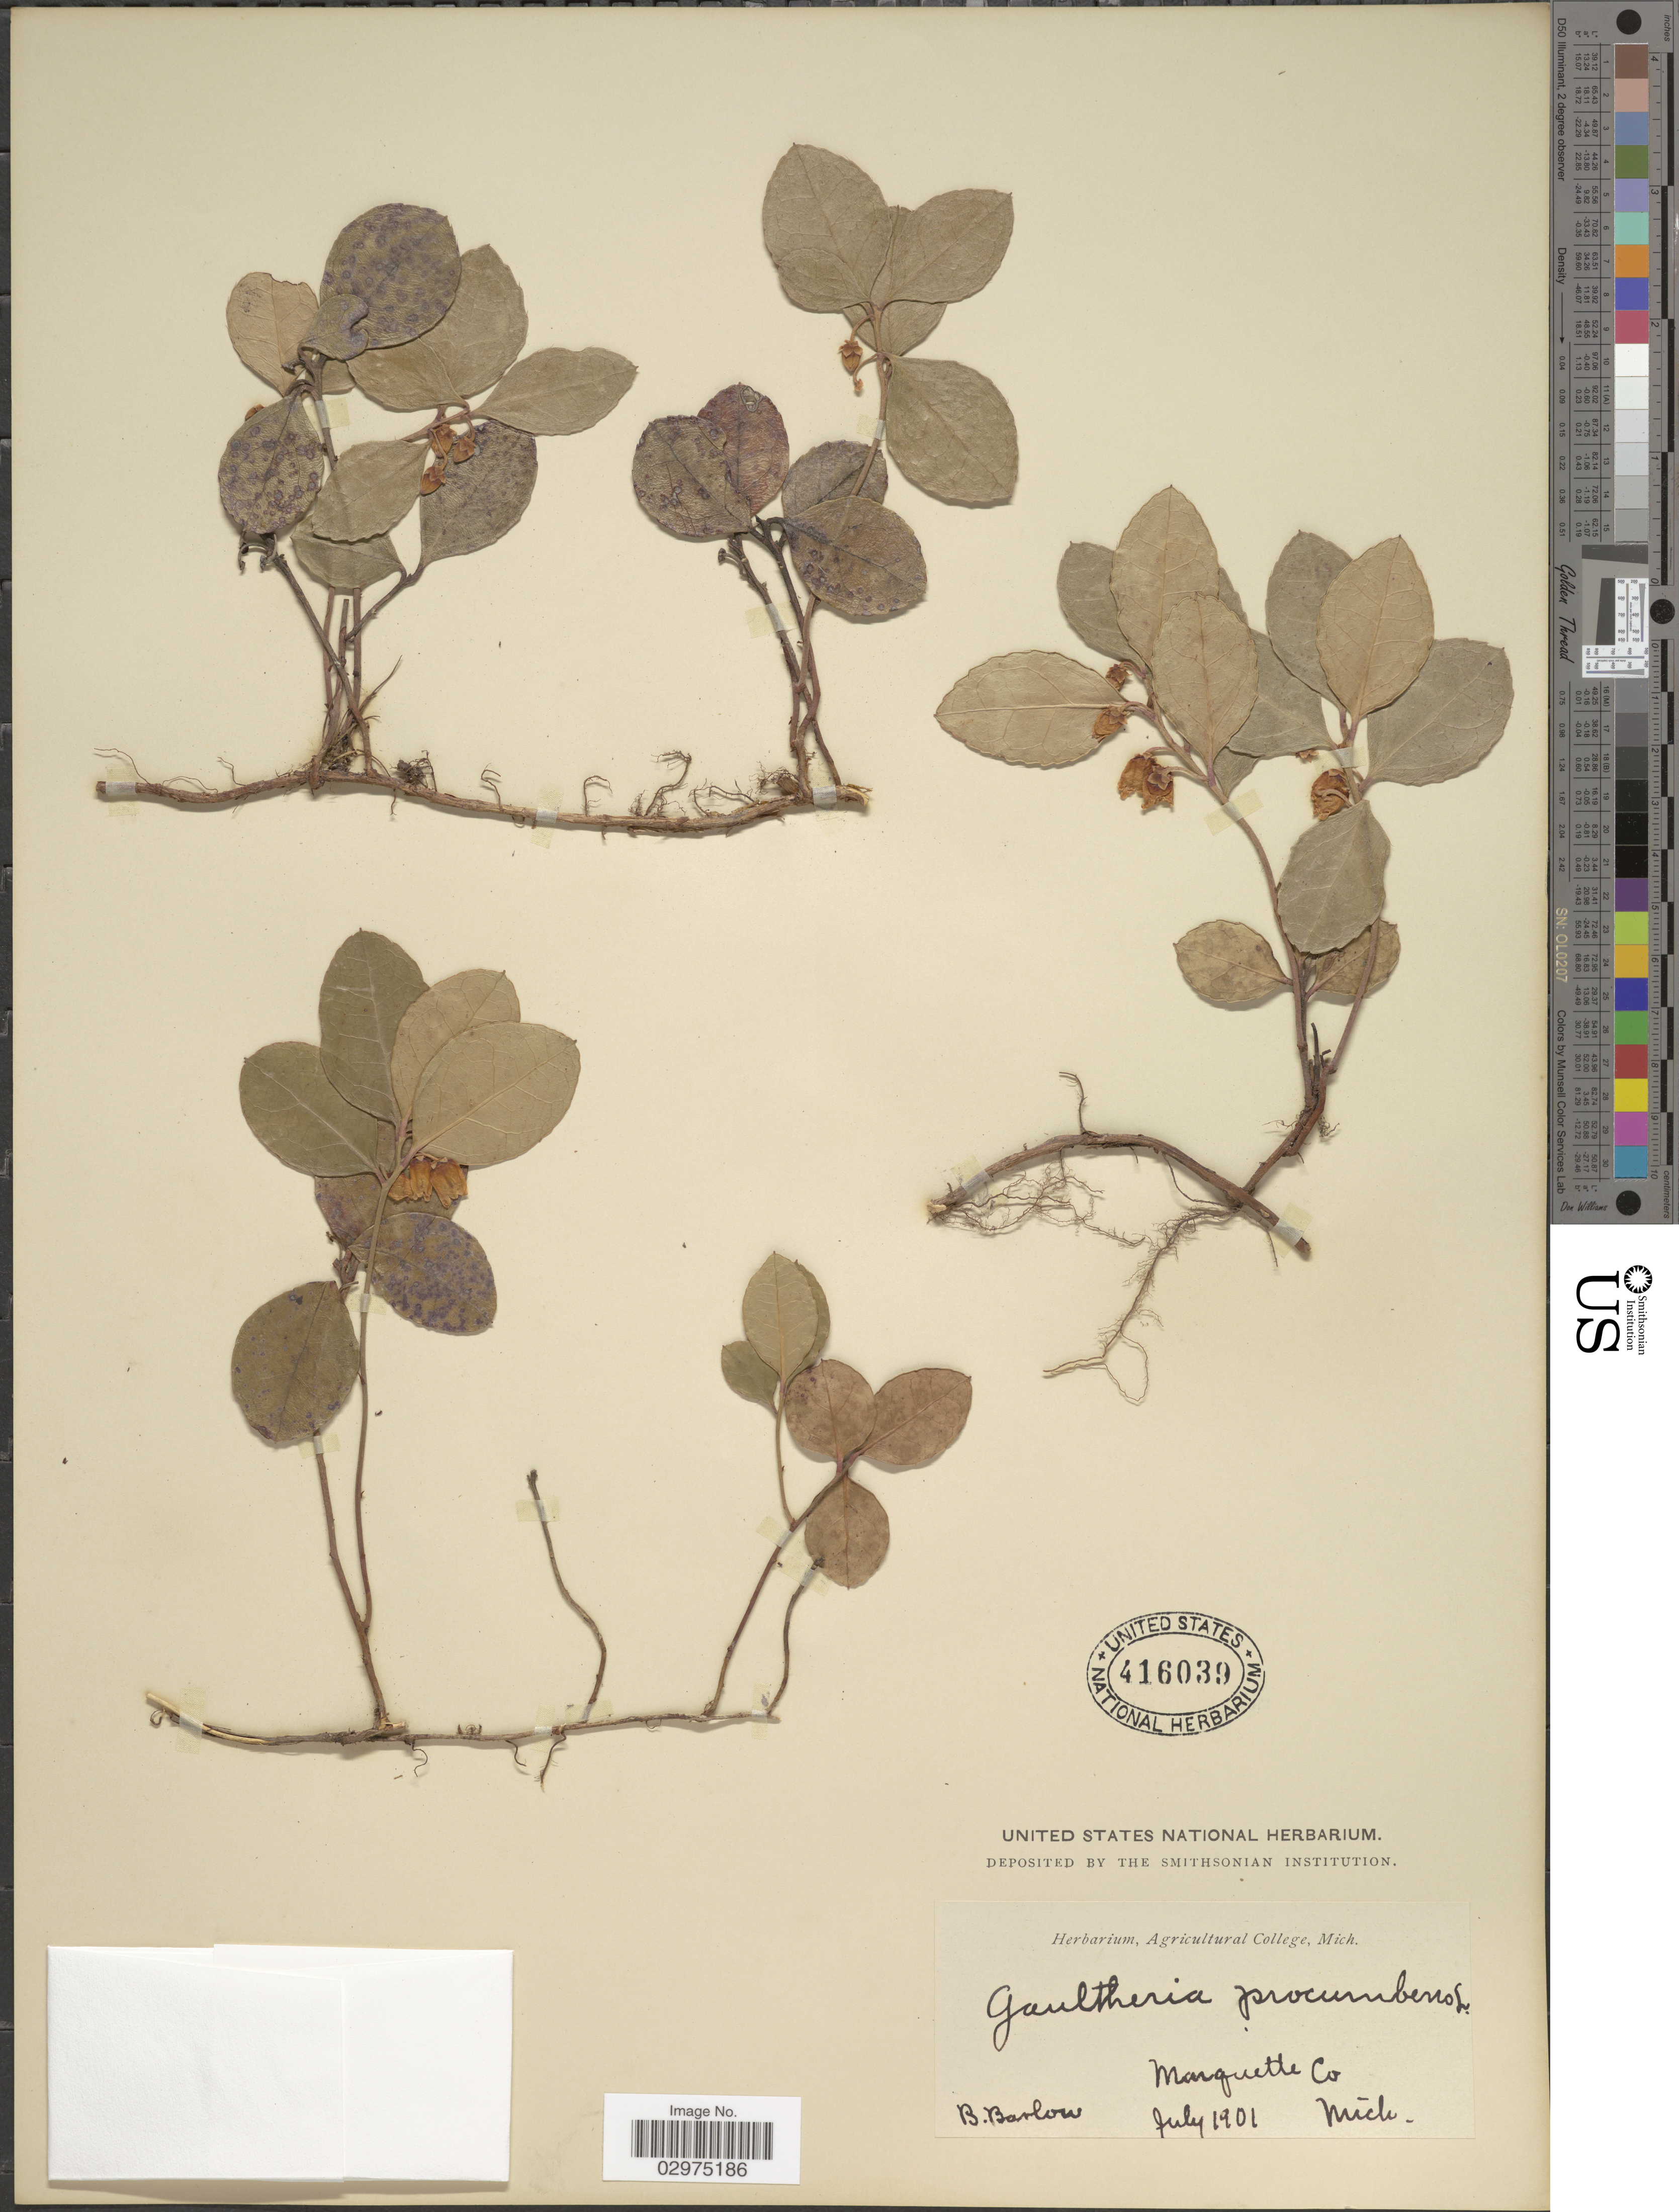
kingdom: Plantae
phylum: Tracheophyta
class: Magnoliopsida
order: Ericales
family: Ericaceae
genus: Gaultheria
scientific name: Gaultheria procumbens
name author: L.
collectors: Barlow, B.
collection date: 1901-07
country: United States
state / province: Michigan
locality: Marquette Co.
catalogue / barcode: US 416039